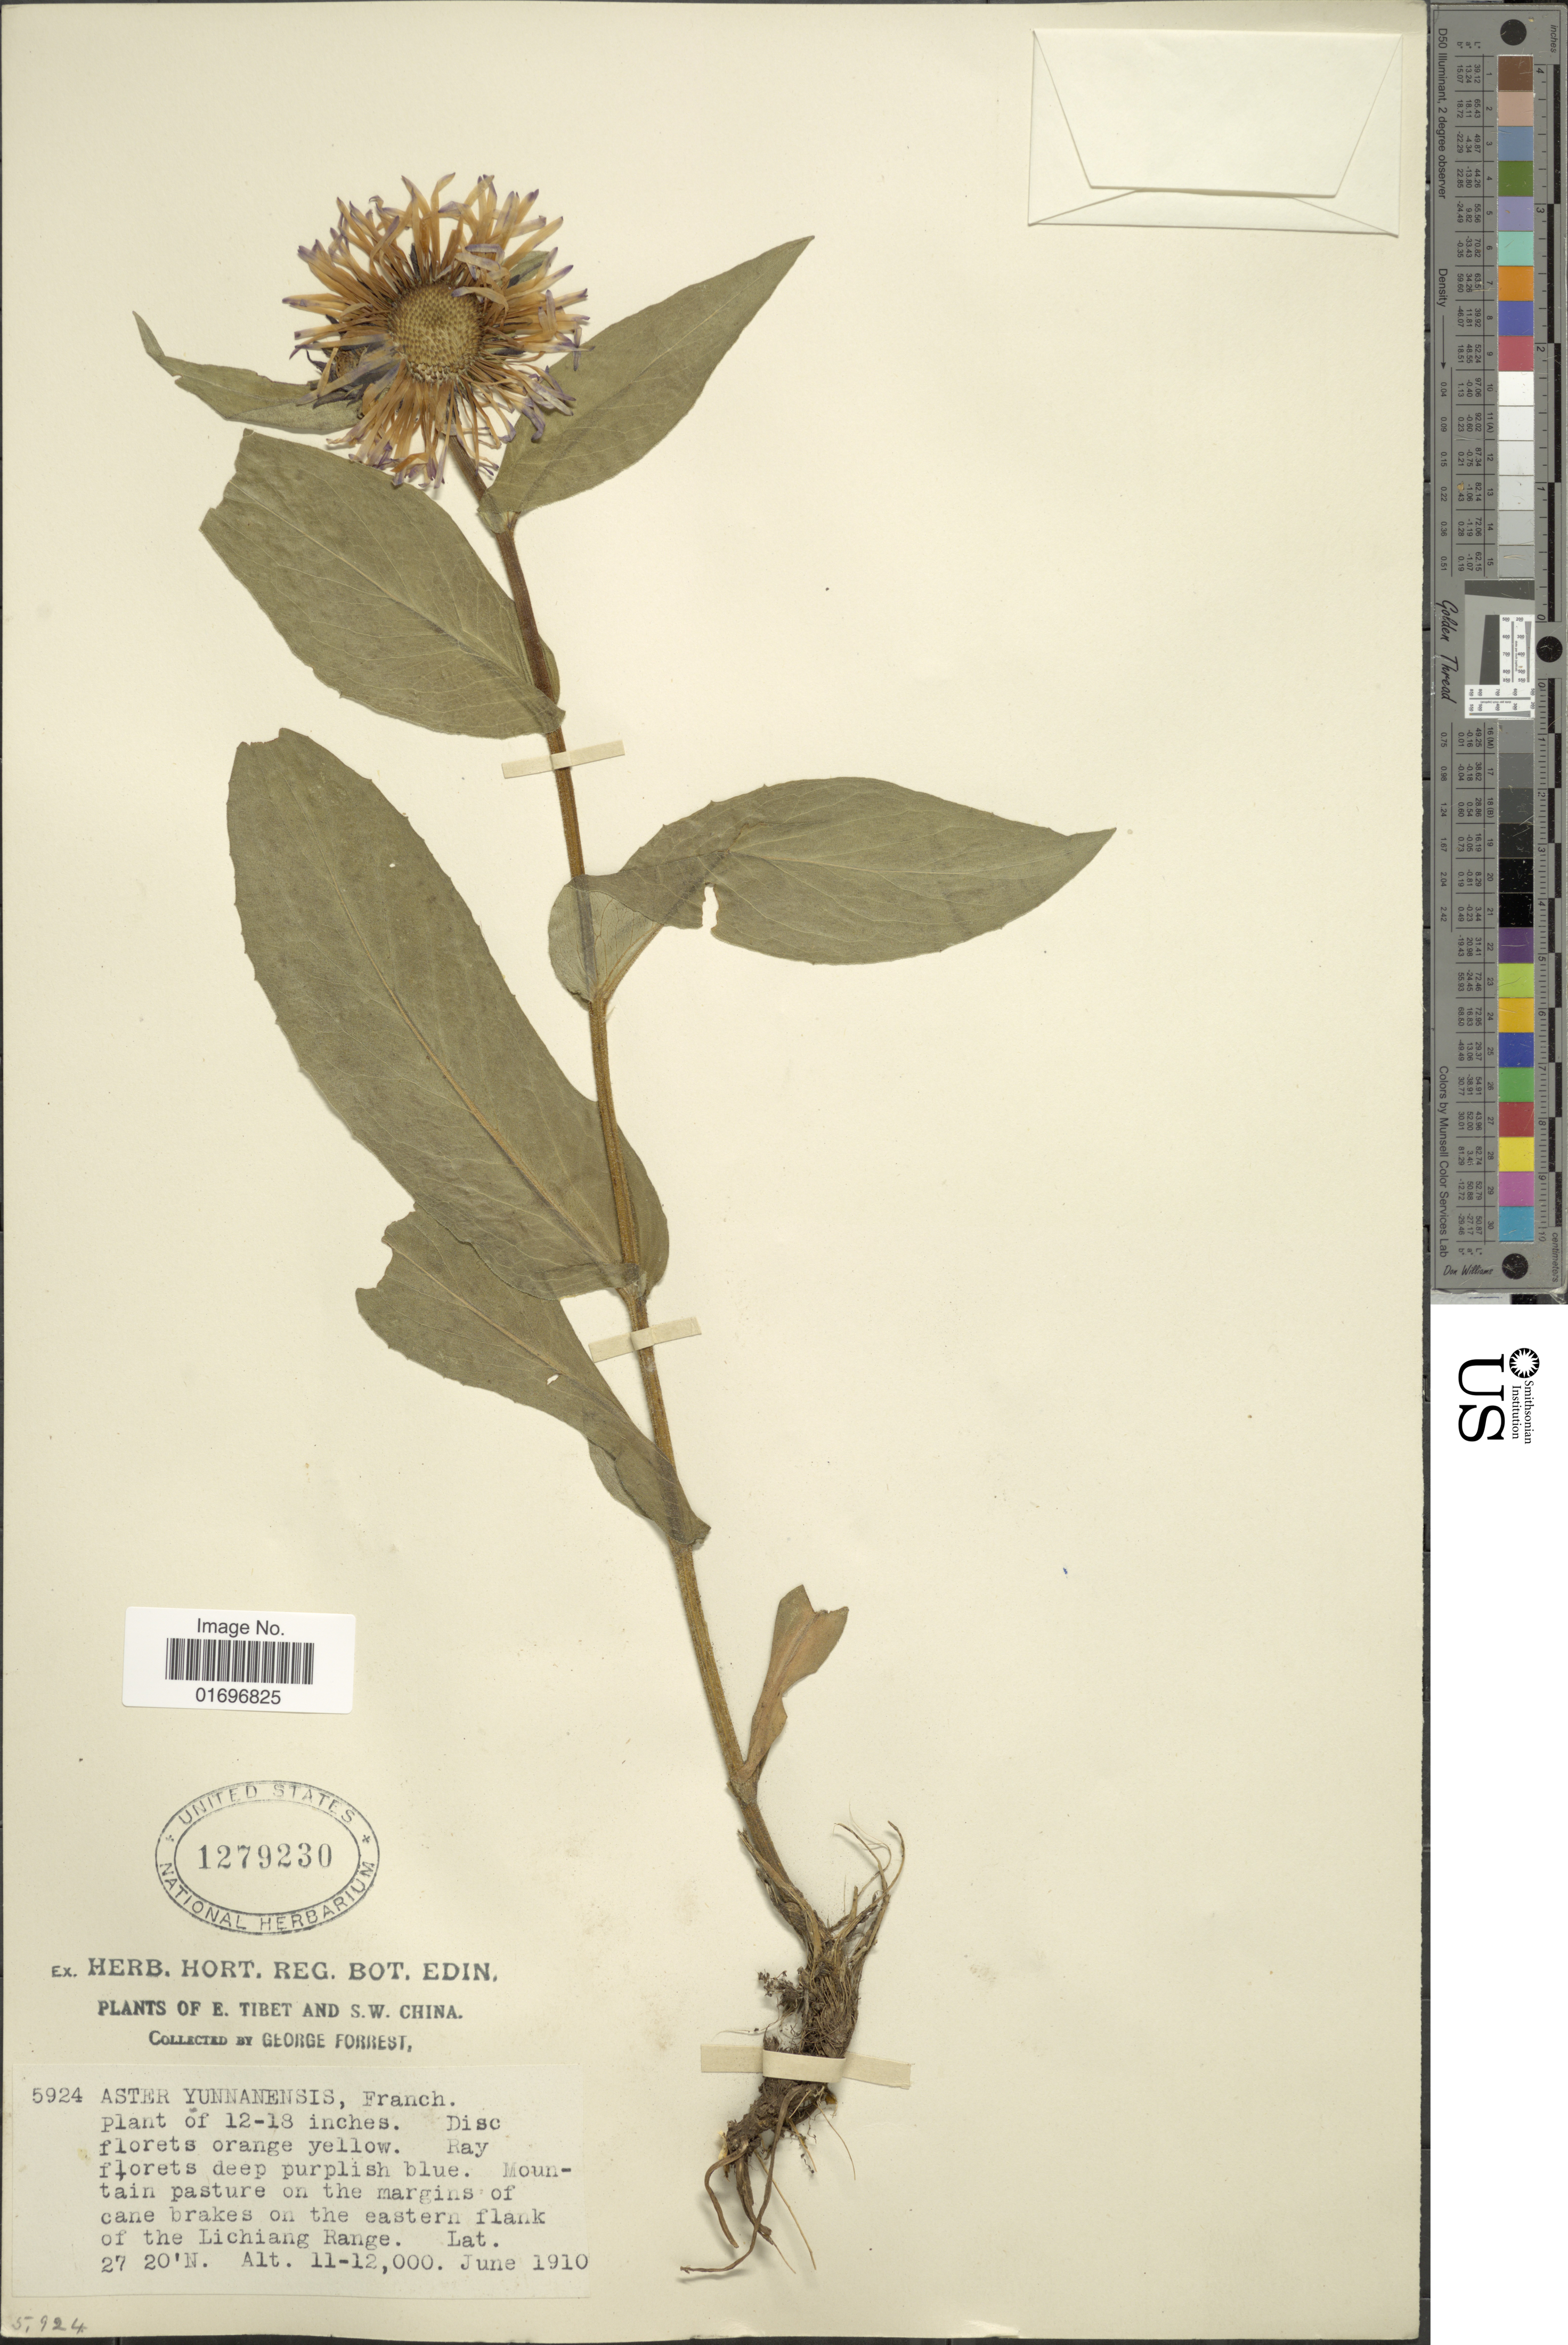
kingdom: Plantae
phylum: Tracheophyta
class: Magnoliopsida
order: Asterales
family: Asteraceae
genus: Aster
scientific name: Aster yunnanensis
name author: Franch.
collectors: G. Forrest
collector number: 5924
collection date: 1910-06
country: China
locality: E. Tibet and S.W. China. Mountain pasture ont he margins of cane brakes on the eastern flank of the Lichiang Range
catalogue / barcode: US 1279230